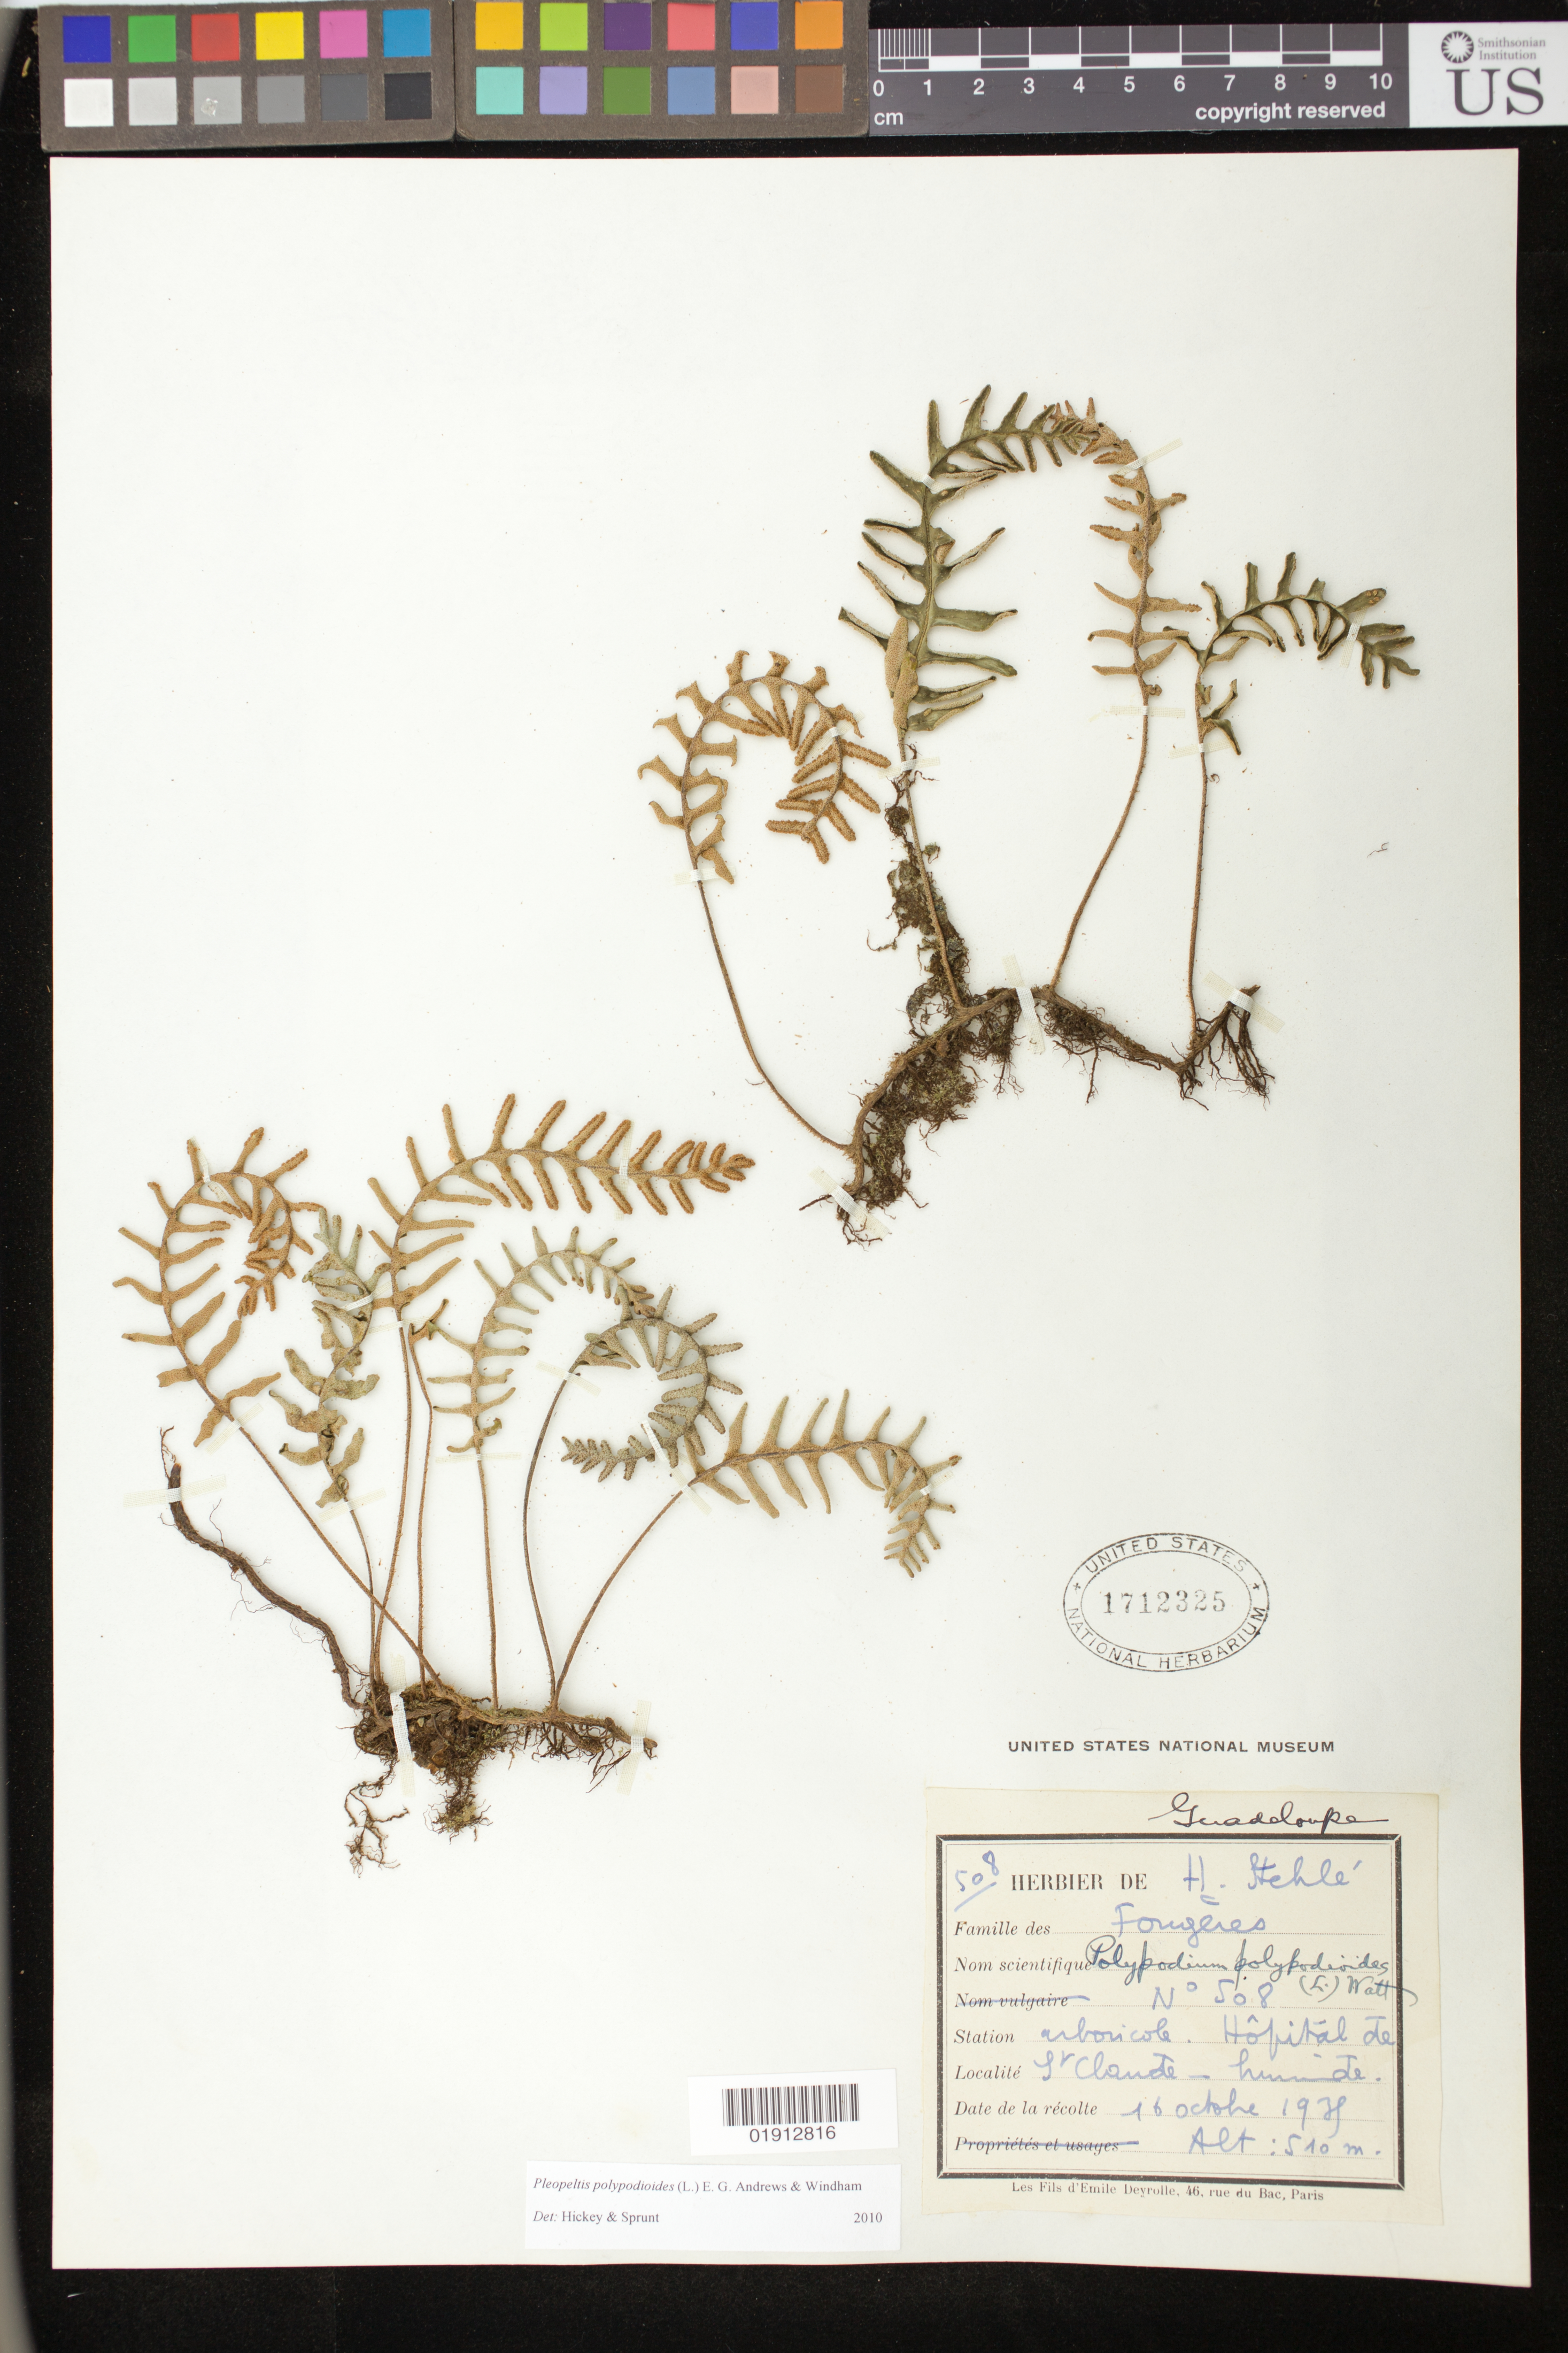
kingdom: Plantae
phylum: Tracheophyta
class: Polypodiopsida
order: Polypodiales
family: Polypodiaceae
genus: Pleopeltis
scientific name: Pleopeltis polypodioides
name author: (L.) E.G. Andrews & Windham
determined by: Hickey, R. J.; Sprunt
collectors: H. Stehlé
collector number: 508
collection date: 1939-10-16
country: Guadeloupe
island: Leeward Is.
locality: St. Claude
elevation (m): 510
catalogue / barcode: US 1712325